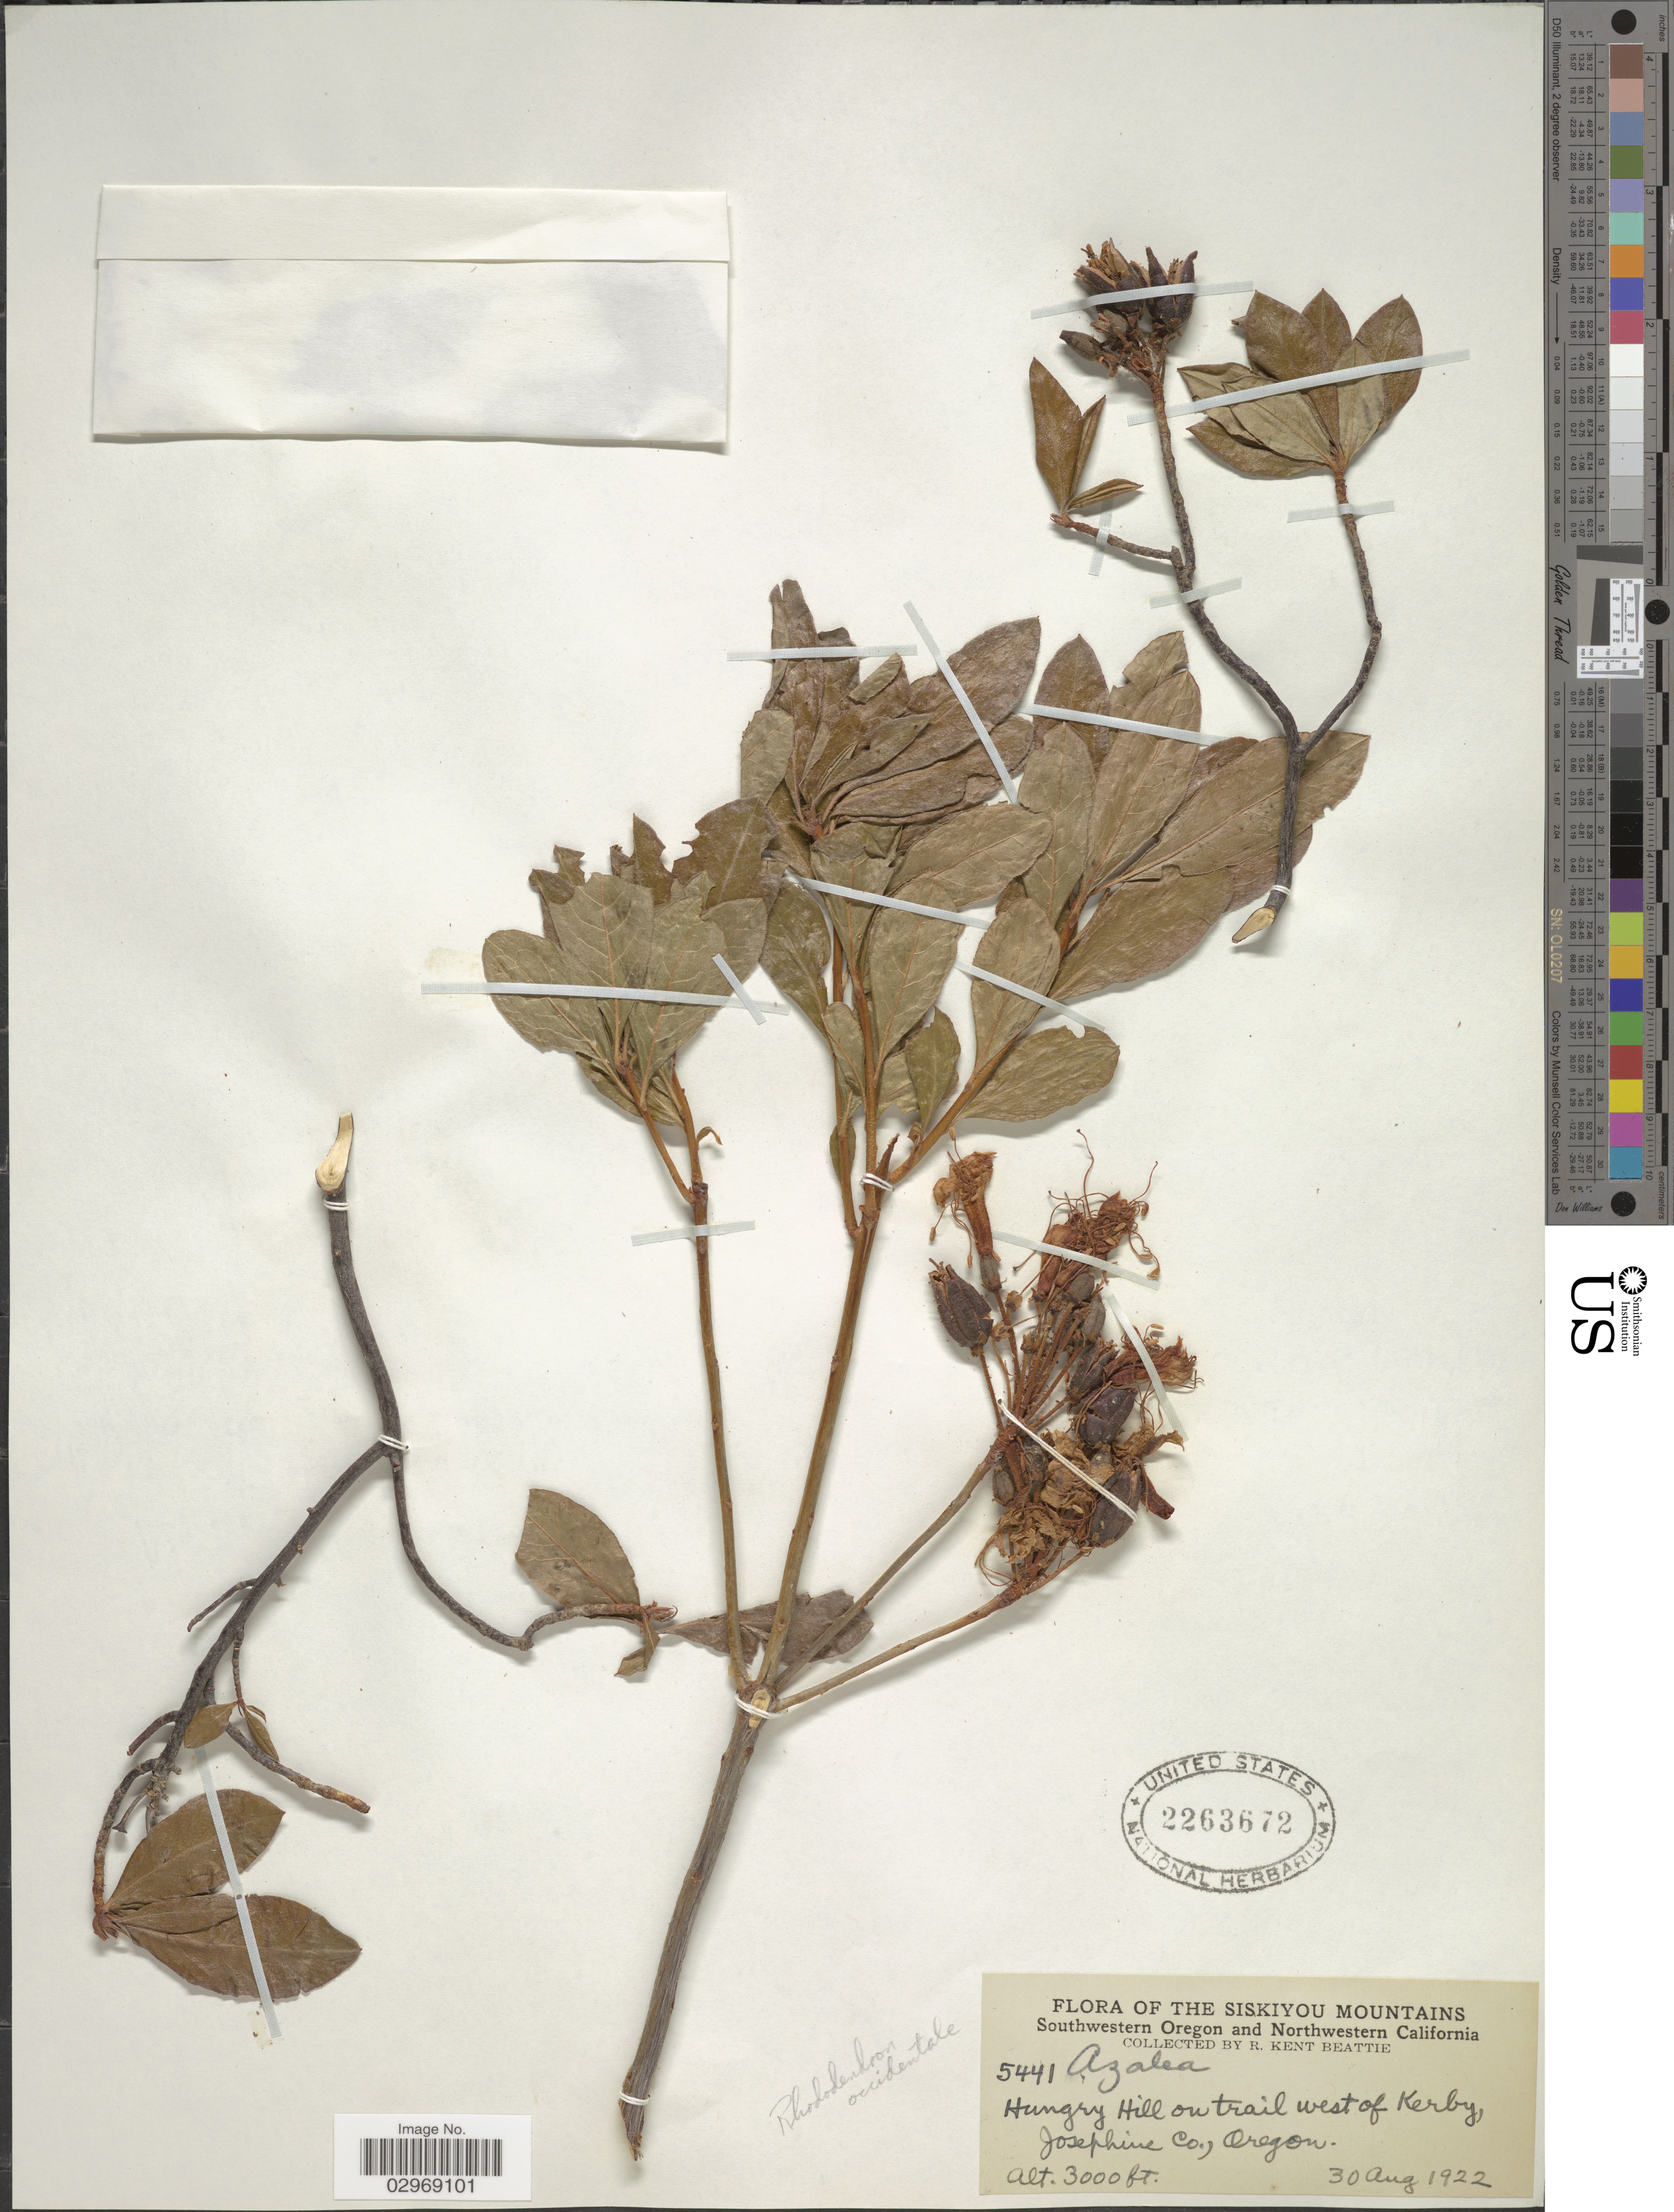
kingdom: Plantae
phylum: Tracheophyta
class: Magnoliopsida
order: Ericales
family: Ericaceae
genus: Rhododendron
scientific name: Rhododendron occidentale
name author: (Torr. & A. Gray) A. Gray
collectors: R. K. Beattie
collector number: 5441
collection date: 1922-08-30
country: United States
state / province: Oregon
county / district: Josephine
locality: The Siskiyou Mountains. Southwestern Oregon. Hungry Hill on trail west of Kerby, Josephine Co.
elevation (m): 914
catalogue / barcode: US 2263672